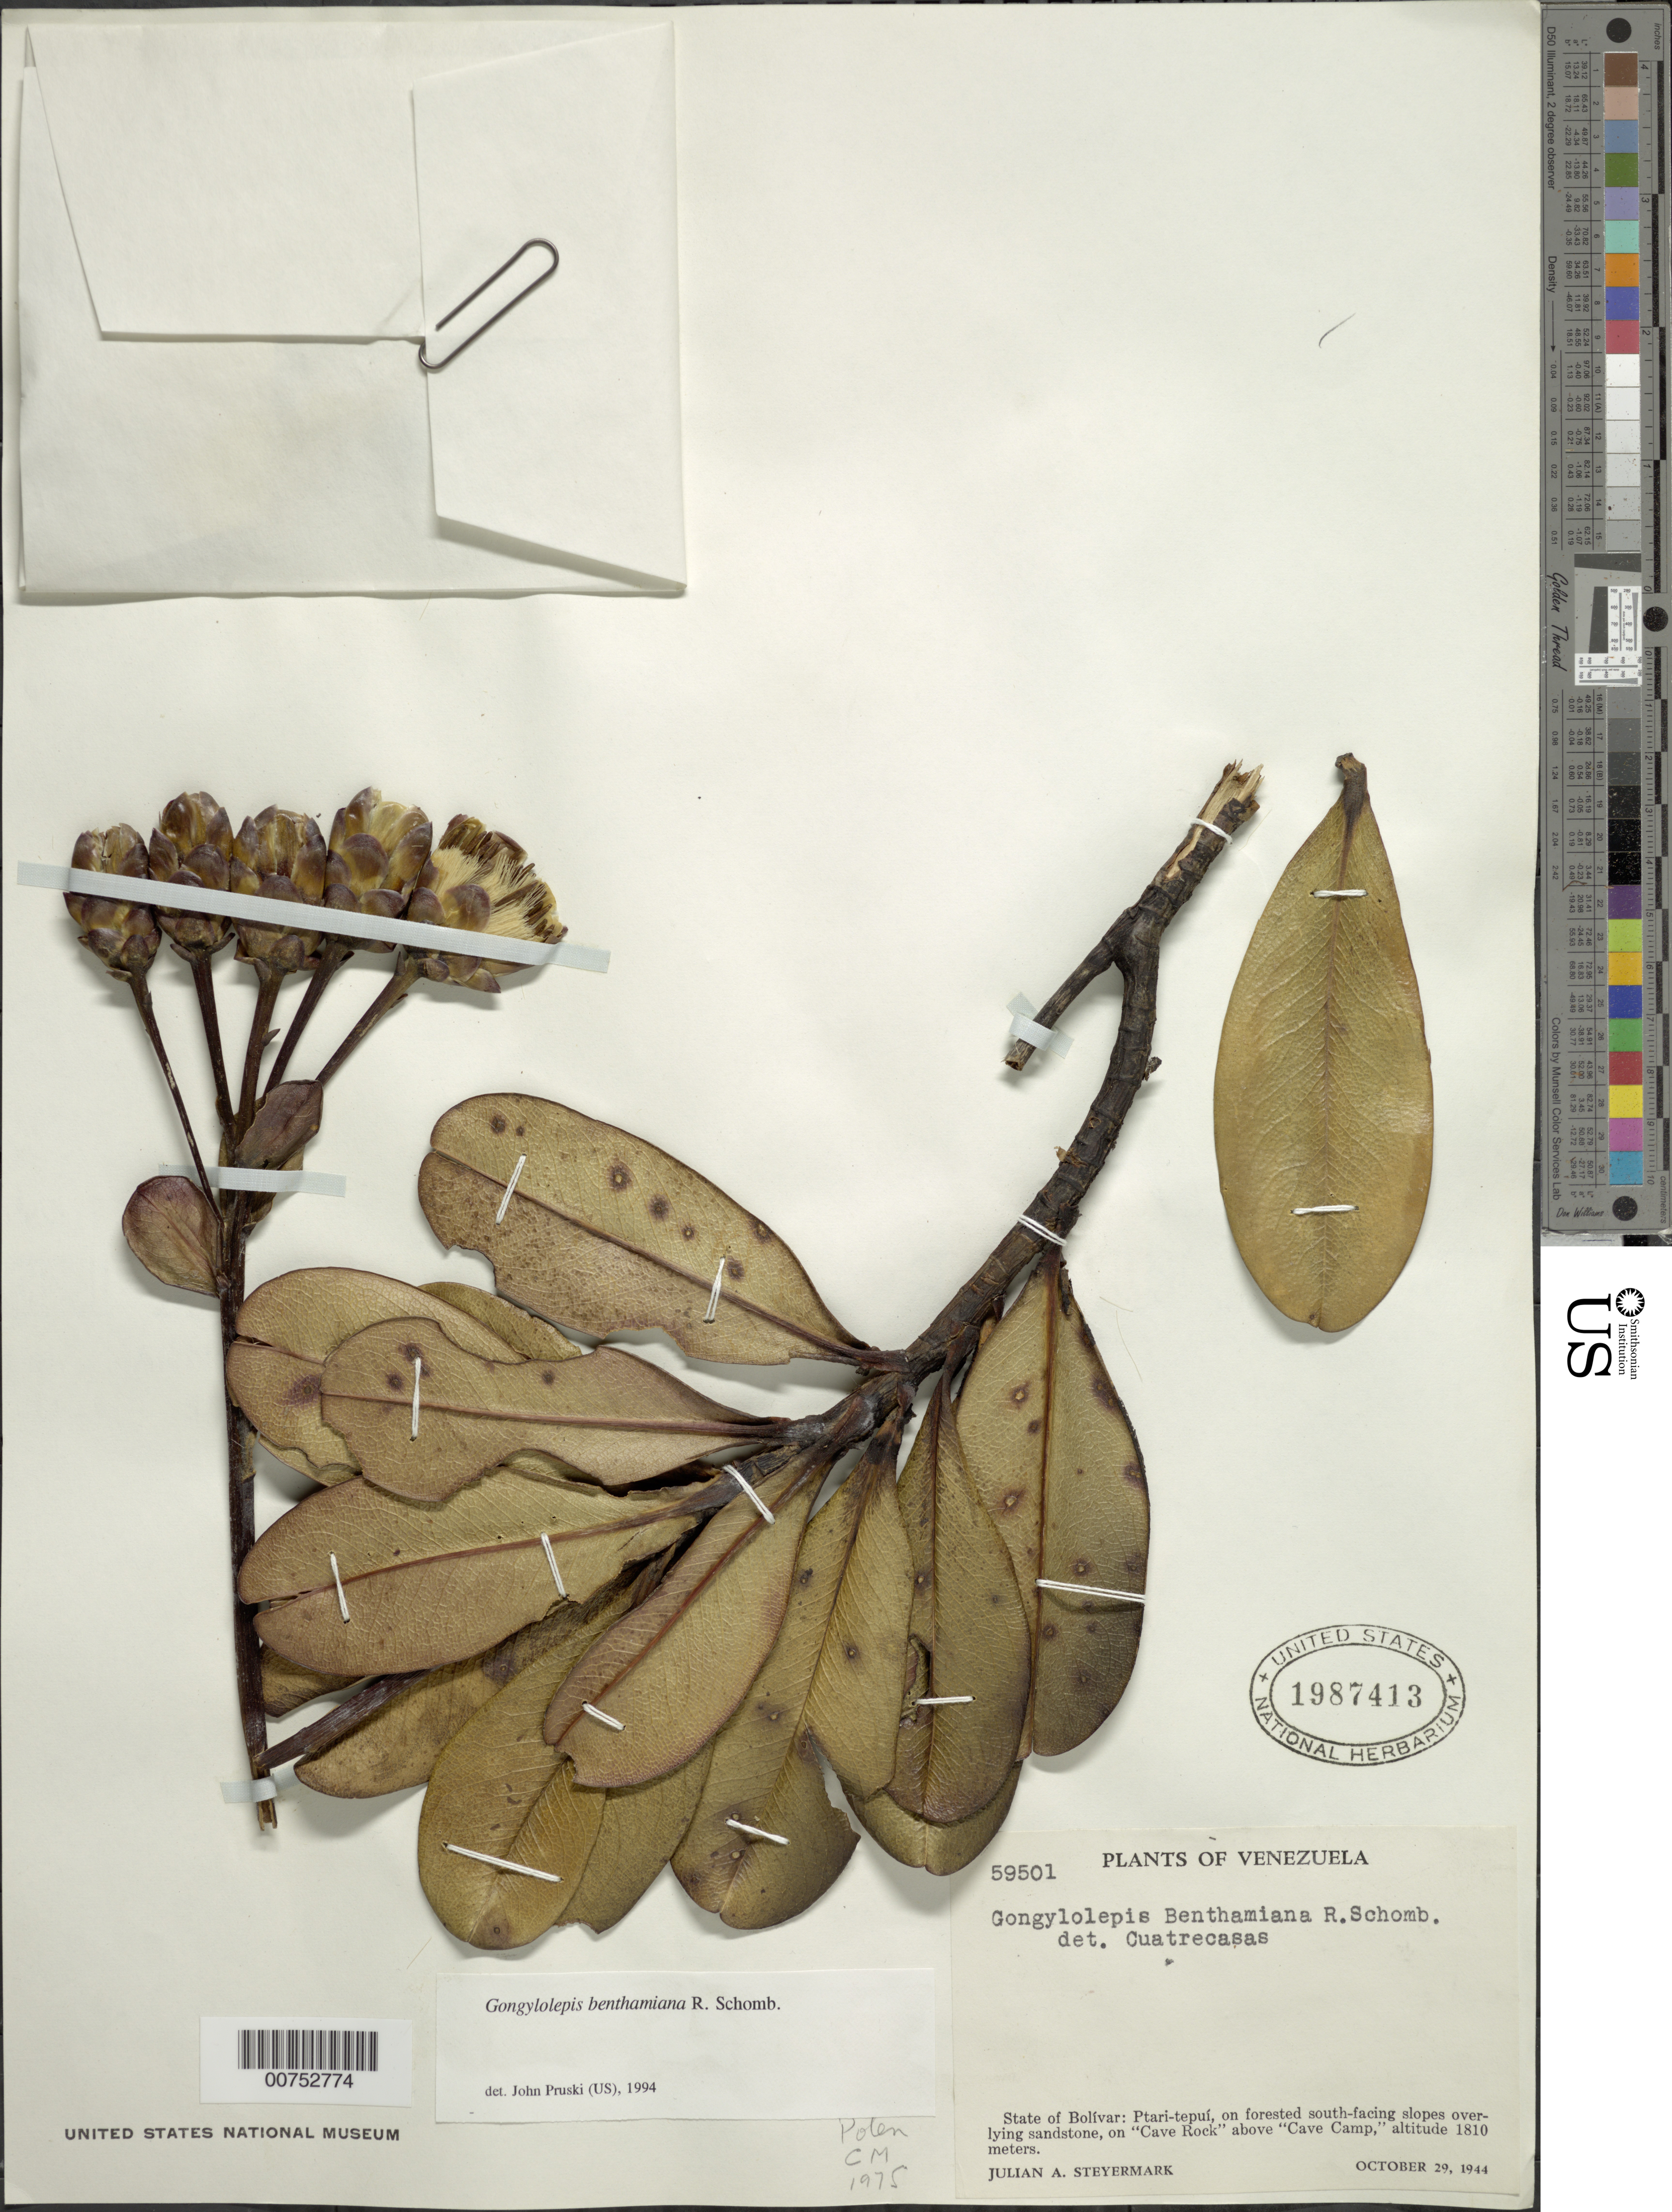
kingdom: Plantae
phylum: Tracheophyta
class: Magnoliopsida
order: Asterales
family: Asteraceae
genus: Gongylolepis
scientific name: Gongylolepis benthamiana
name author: R.H. Schomb.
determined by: Pruski, J. F.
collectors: J. Steyermark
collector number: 59501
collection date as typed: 29-Oct-44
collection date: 1944-10-29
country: Venezuela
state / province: Bolívar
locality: Ptari-tepuí, "Cave Rock" above "Cave Camp"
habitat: Forested south-facing slopes overlying sandstone.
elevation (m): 1810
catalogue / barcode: US 1981413